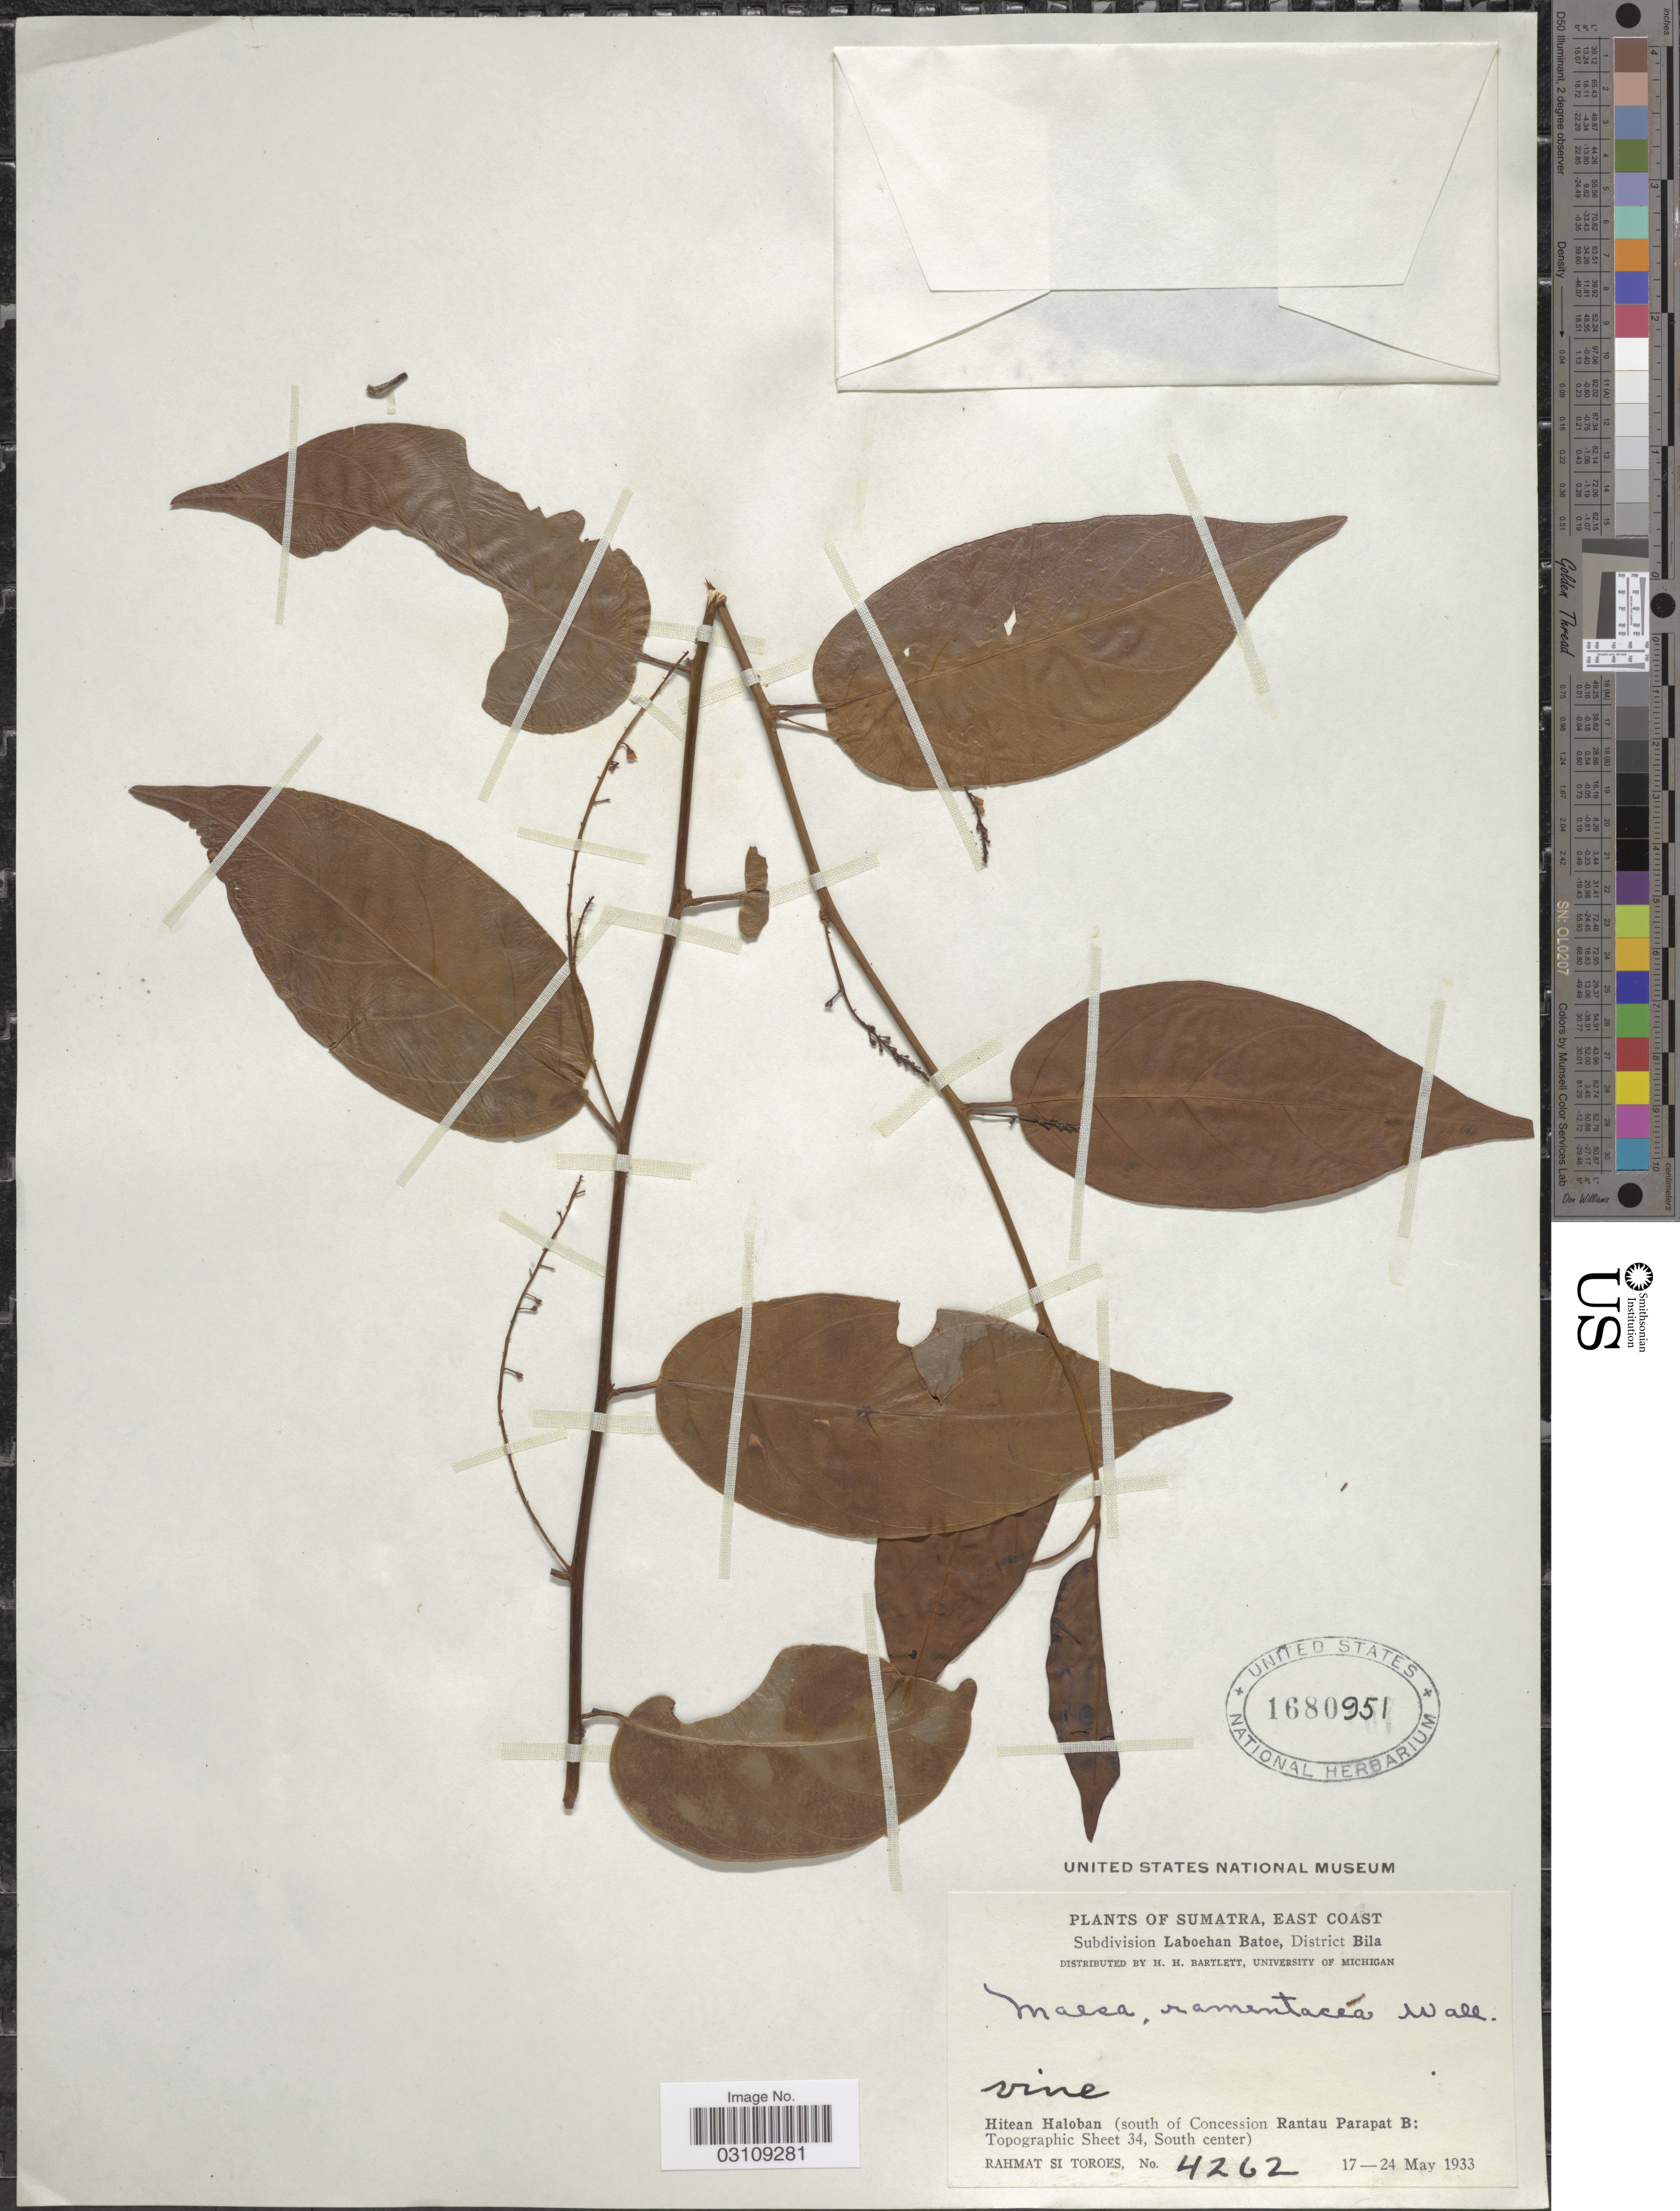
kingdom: Plantae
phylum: Tracheophyta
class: Magnoliopsida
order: Ericales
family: Primulaceae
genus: Maesa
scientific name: Maesa ramentacea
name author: (Roxb.) A. DC.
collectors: Rahmat Si Boeea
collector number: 4262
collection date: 1933-05-17/1933-05-24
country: Indonesia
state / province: Sumatra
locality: East Coast. Subdivision Laboehan Batoe, District Bila. Hitean Haloban (south of Concession Rantau Parapat B: Topographic Sheet 34, South center).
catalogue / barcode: US 1680951